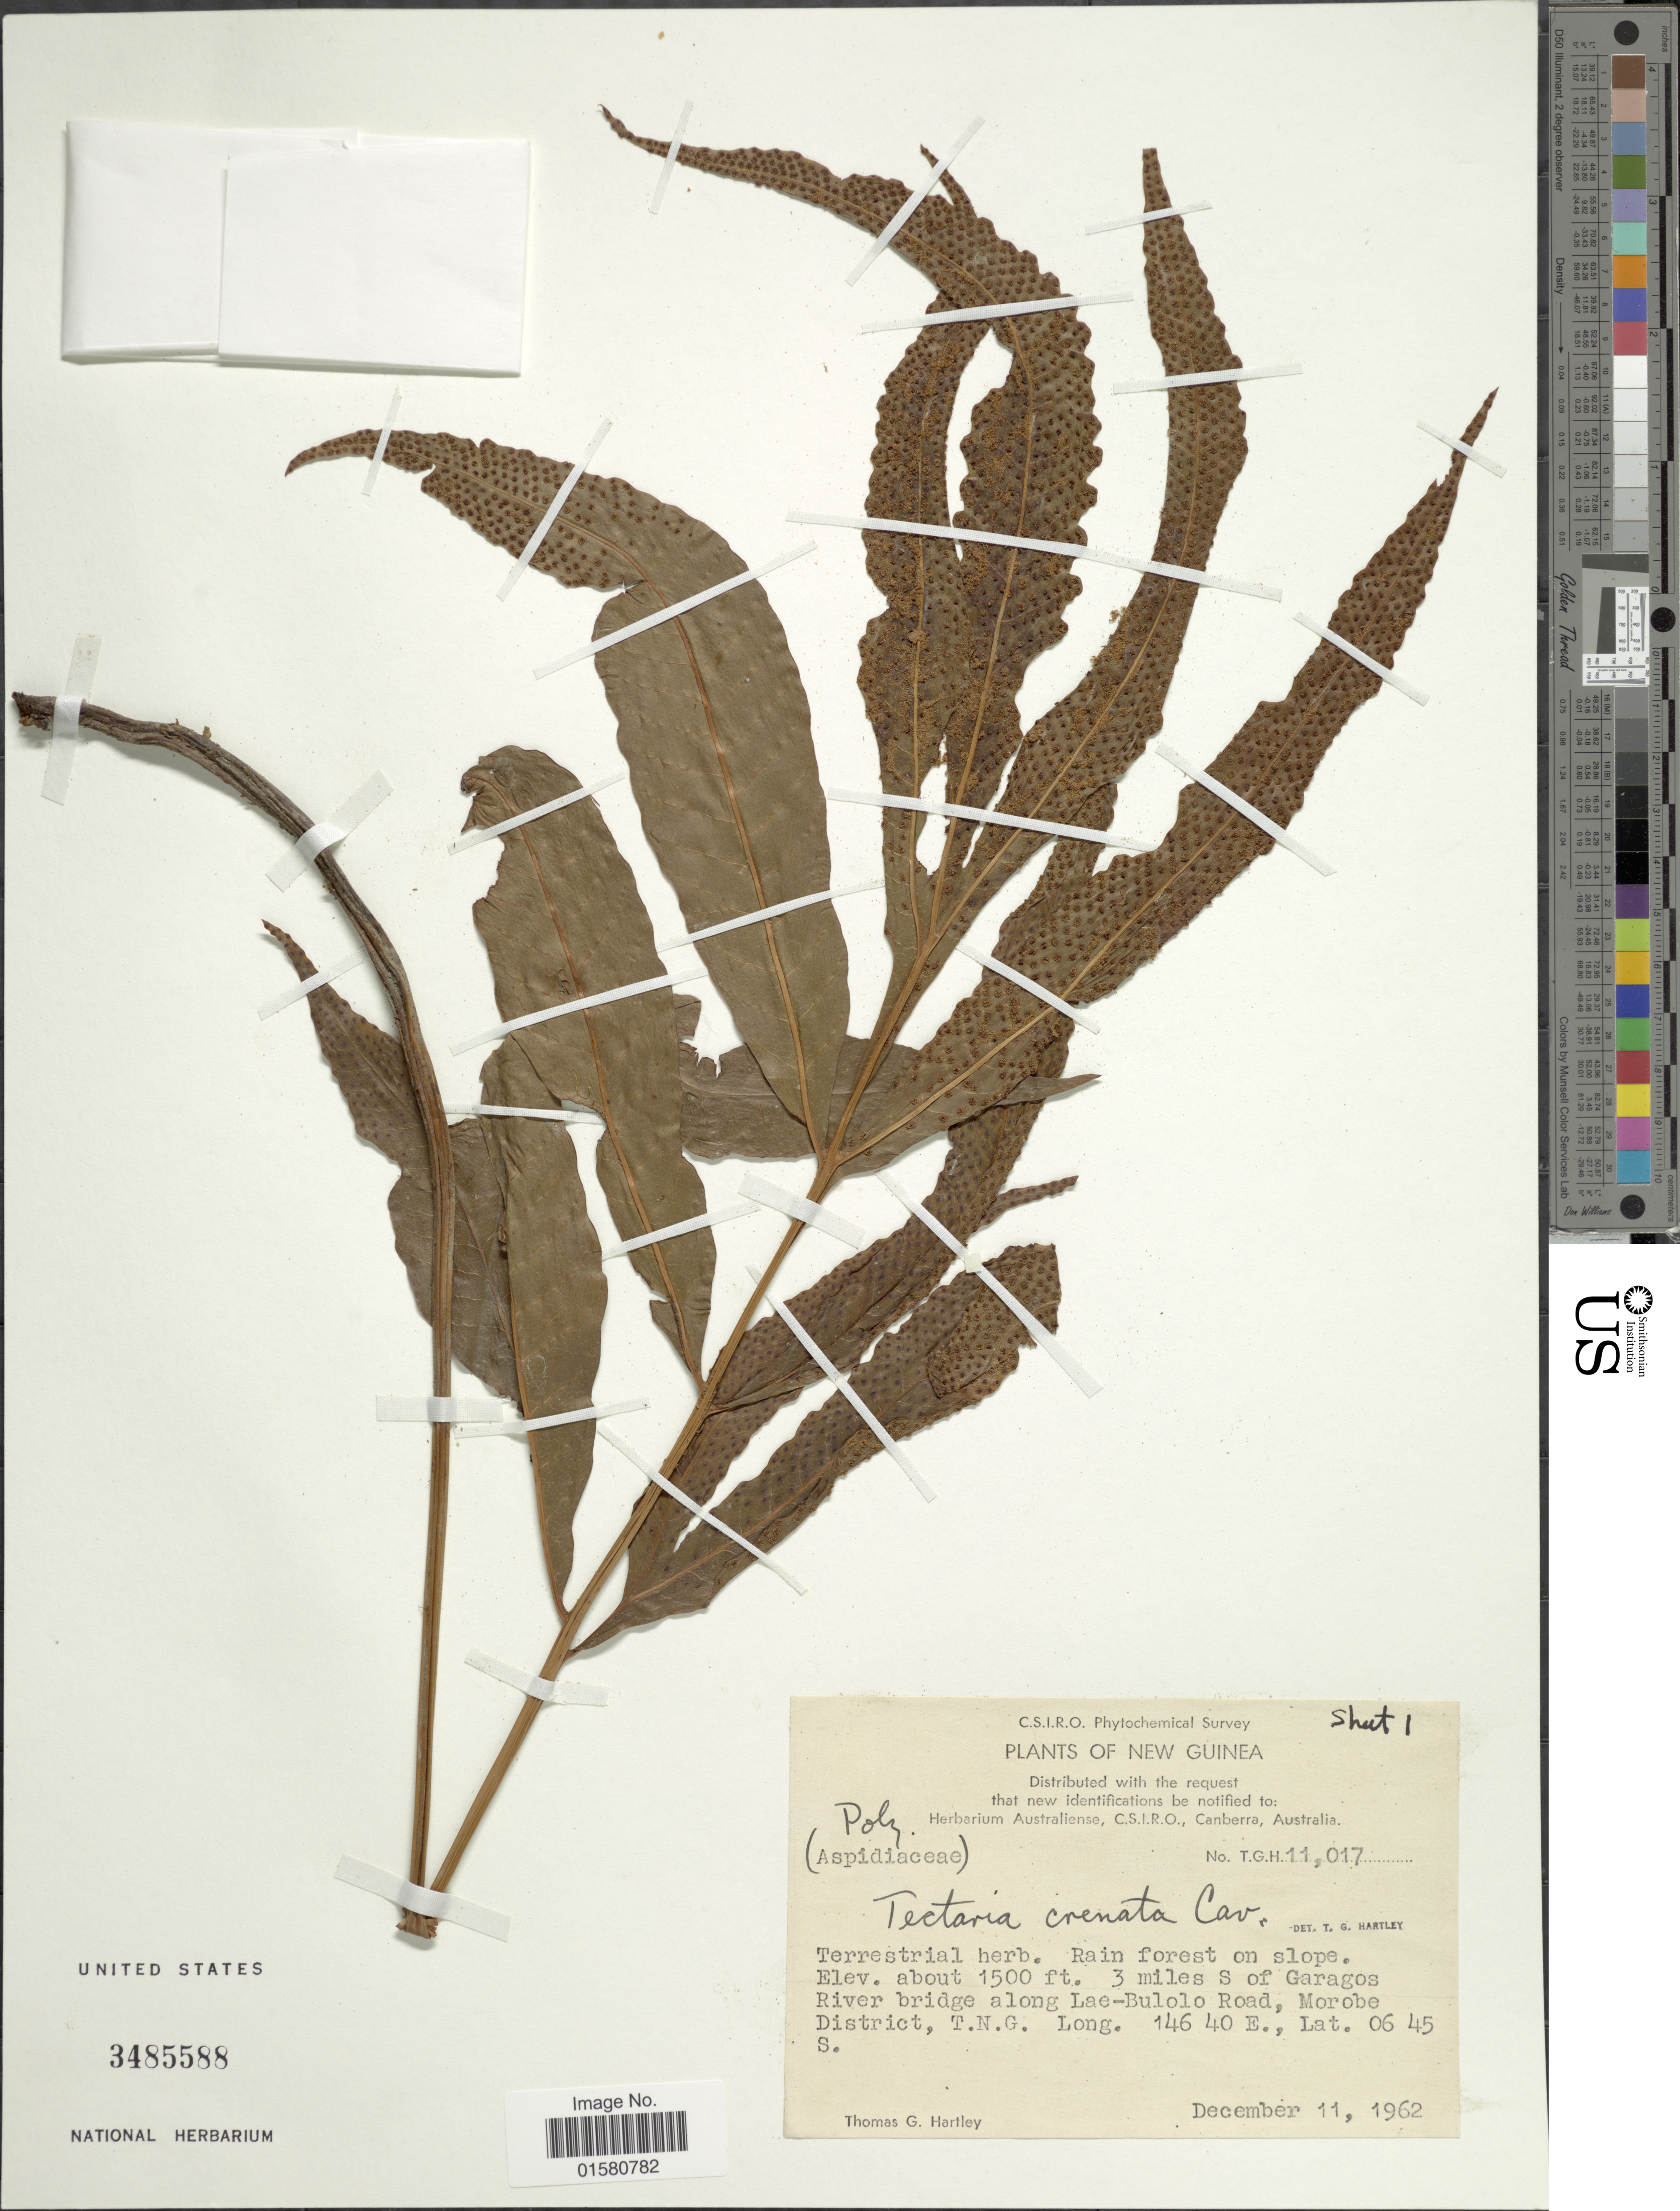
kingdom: Plantae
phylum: Tracheophyta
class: Polypodiopsida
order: Polypodiales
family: Tectariaceae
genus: Tectaria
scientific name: Tectaria crenata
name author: Cav.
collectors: T. G. Hartley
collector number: T.G.H. 11017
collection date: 1962-12-11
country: Papua New Guinea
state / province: Morobe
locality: Rain forest on slope. 3 miles S of Garagos. River bridge along Lae-Bulolo Road, Morobe District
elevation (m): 457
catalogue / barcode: US 3485588